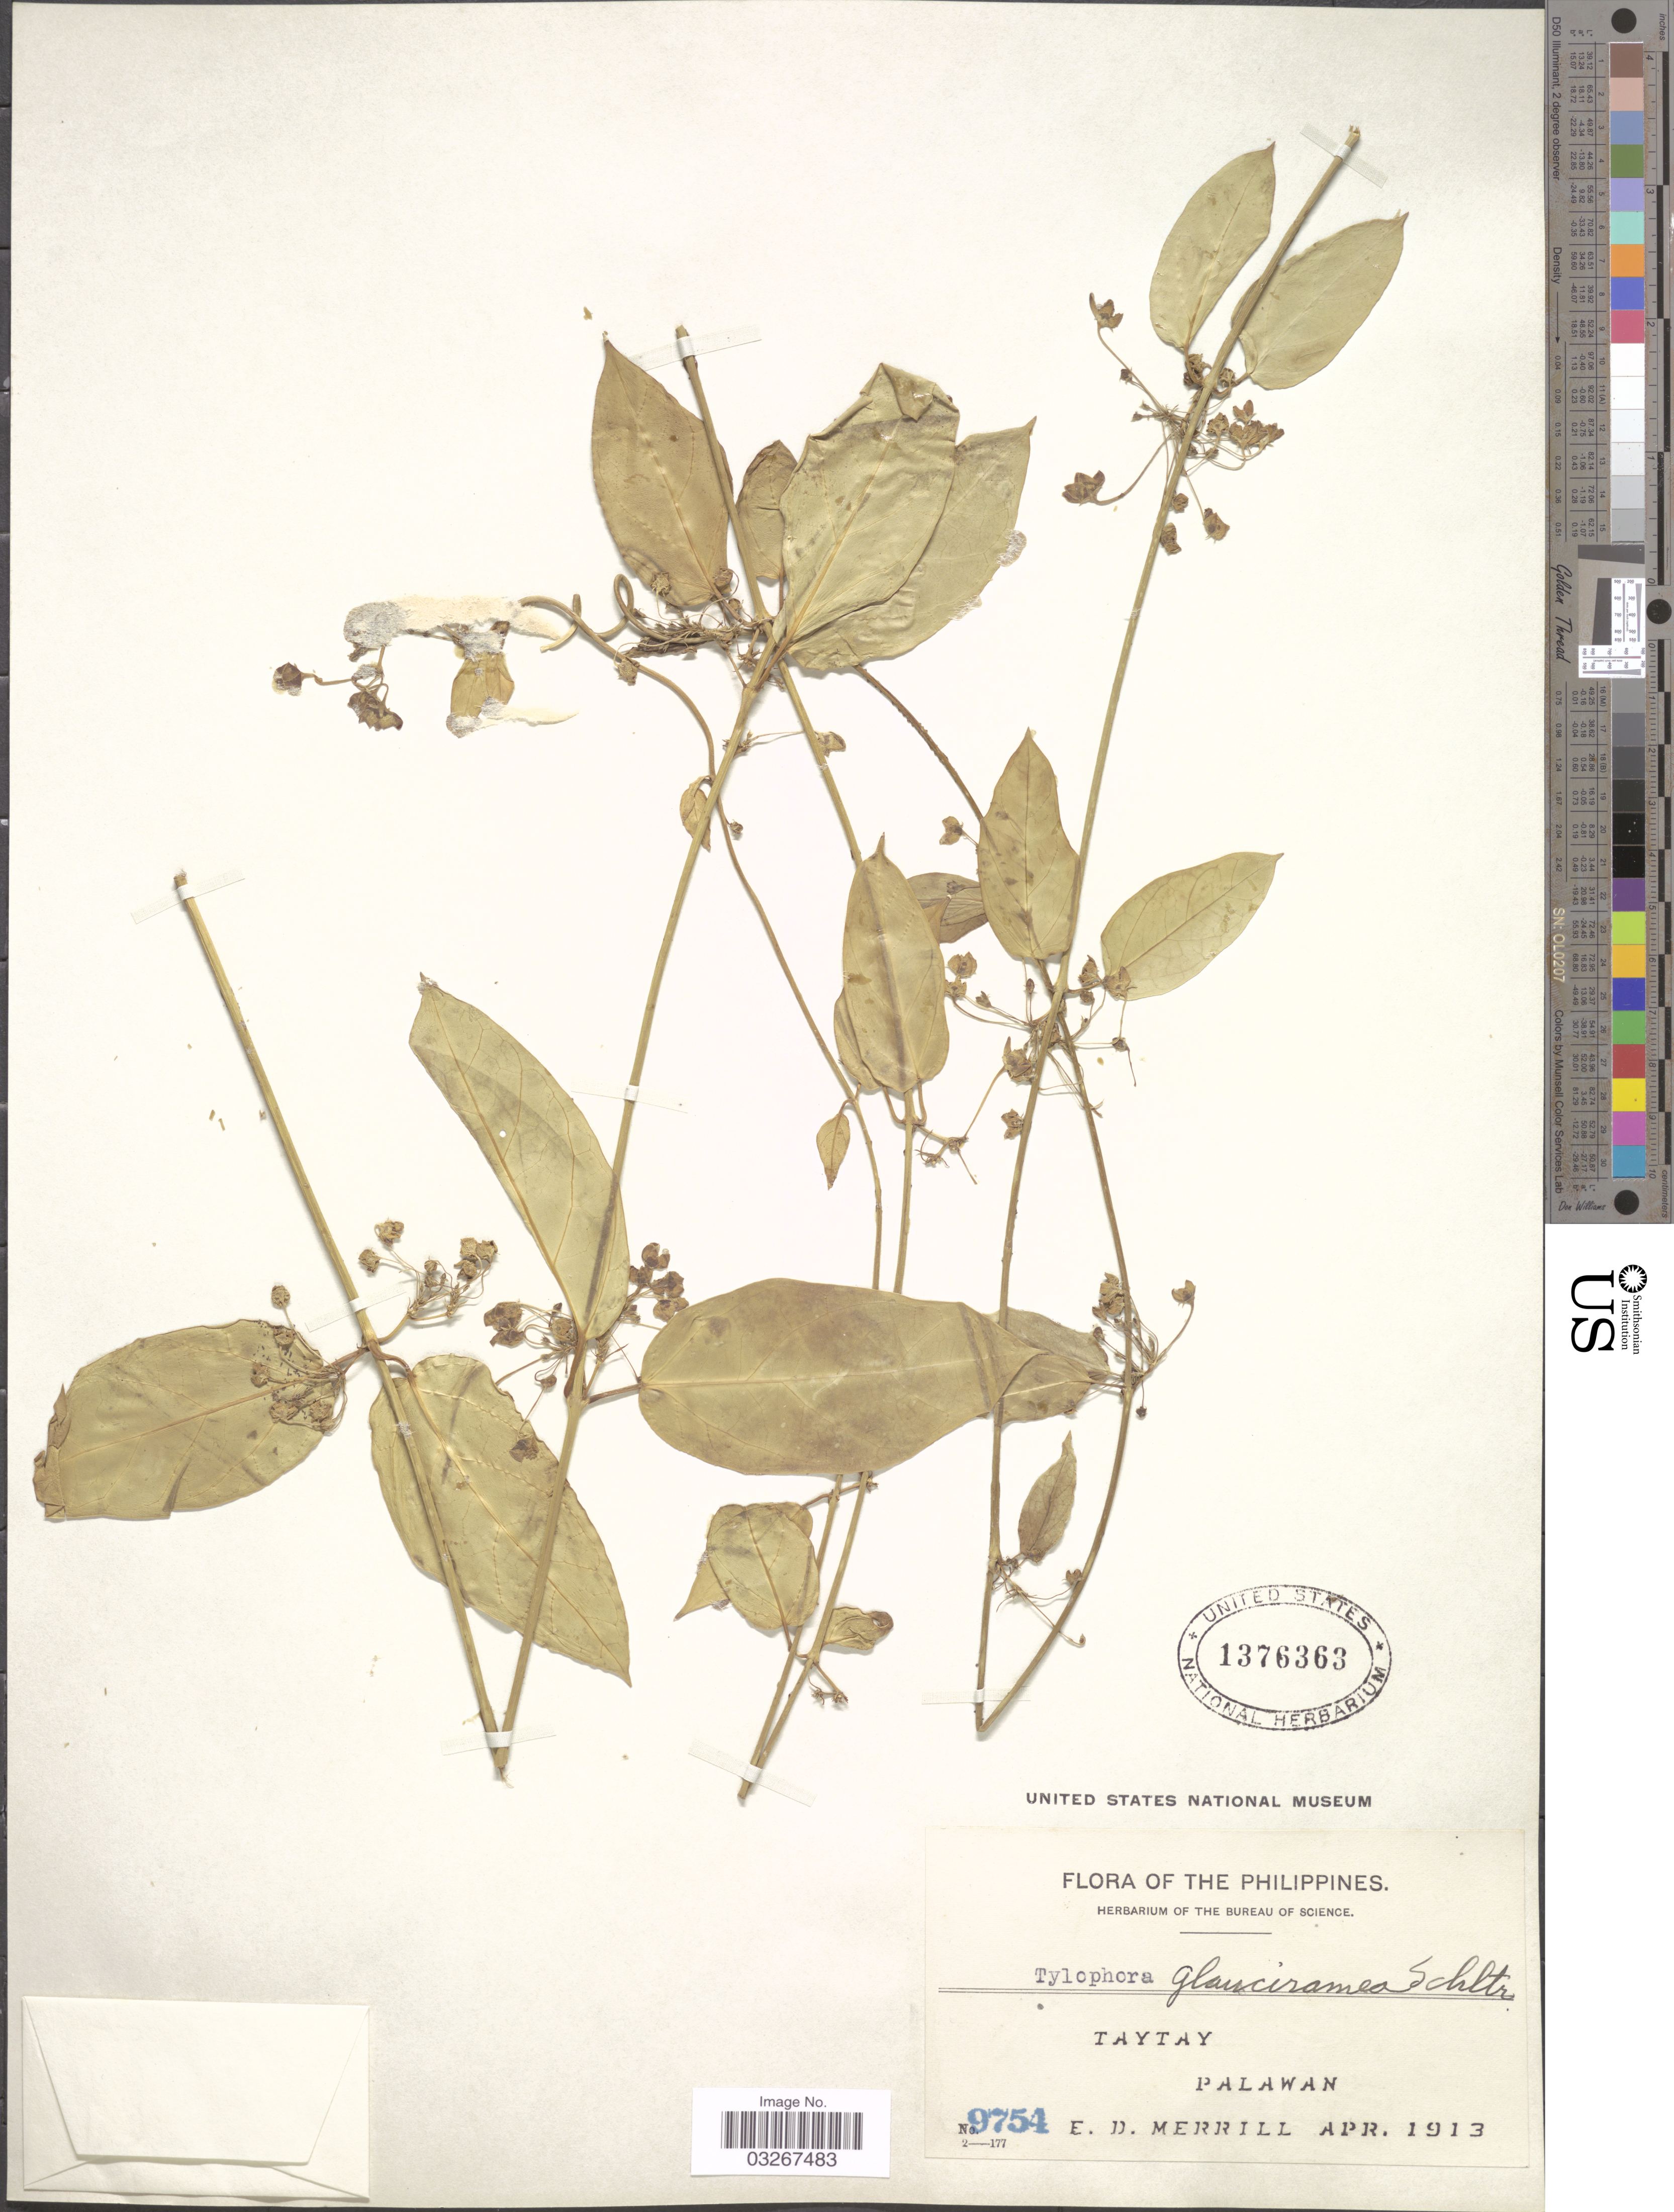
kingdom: Plantae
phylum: Tracheophyta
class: Magnoliopsida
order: Gentianales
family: Apocynaceae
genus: Tylophora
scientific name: Tylophora glaucriamea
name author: Schltr.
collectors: E. D. Merrill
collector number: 9754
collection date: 1913-04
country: Philippines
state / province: Mimaropa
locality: Taytay, Palawan.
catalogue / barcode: US 1376363